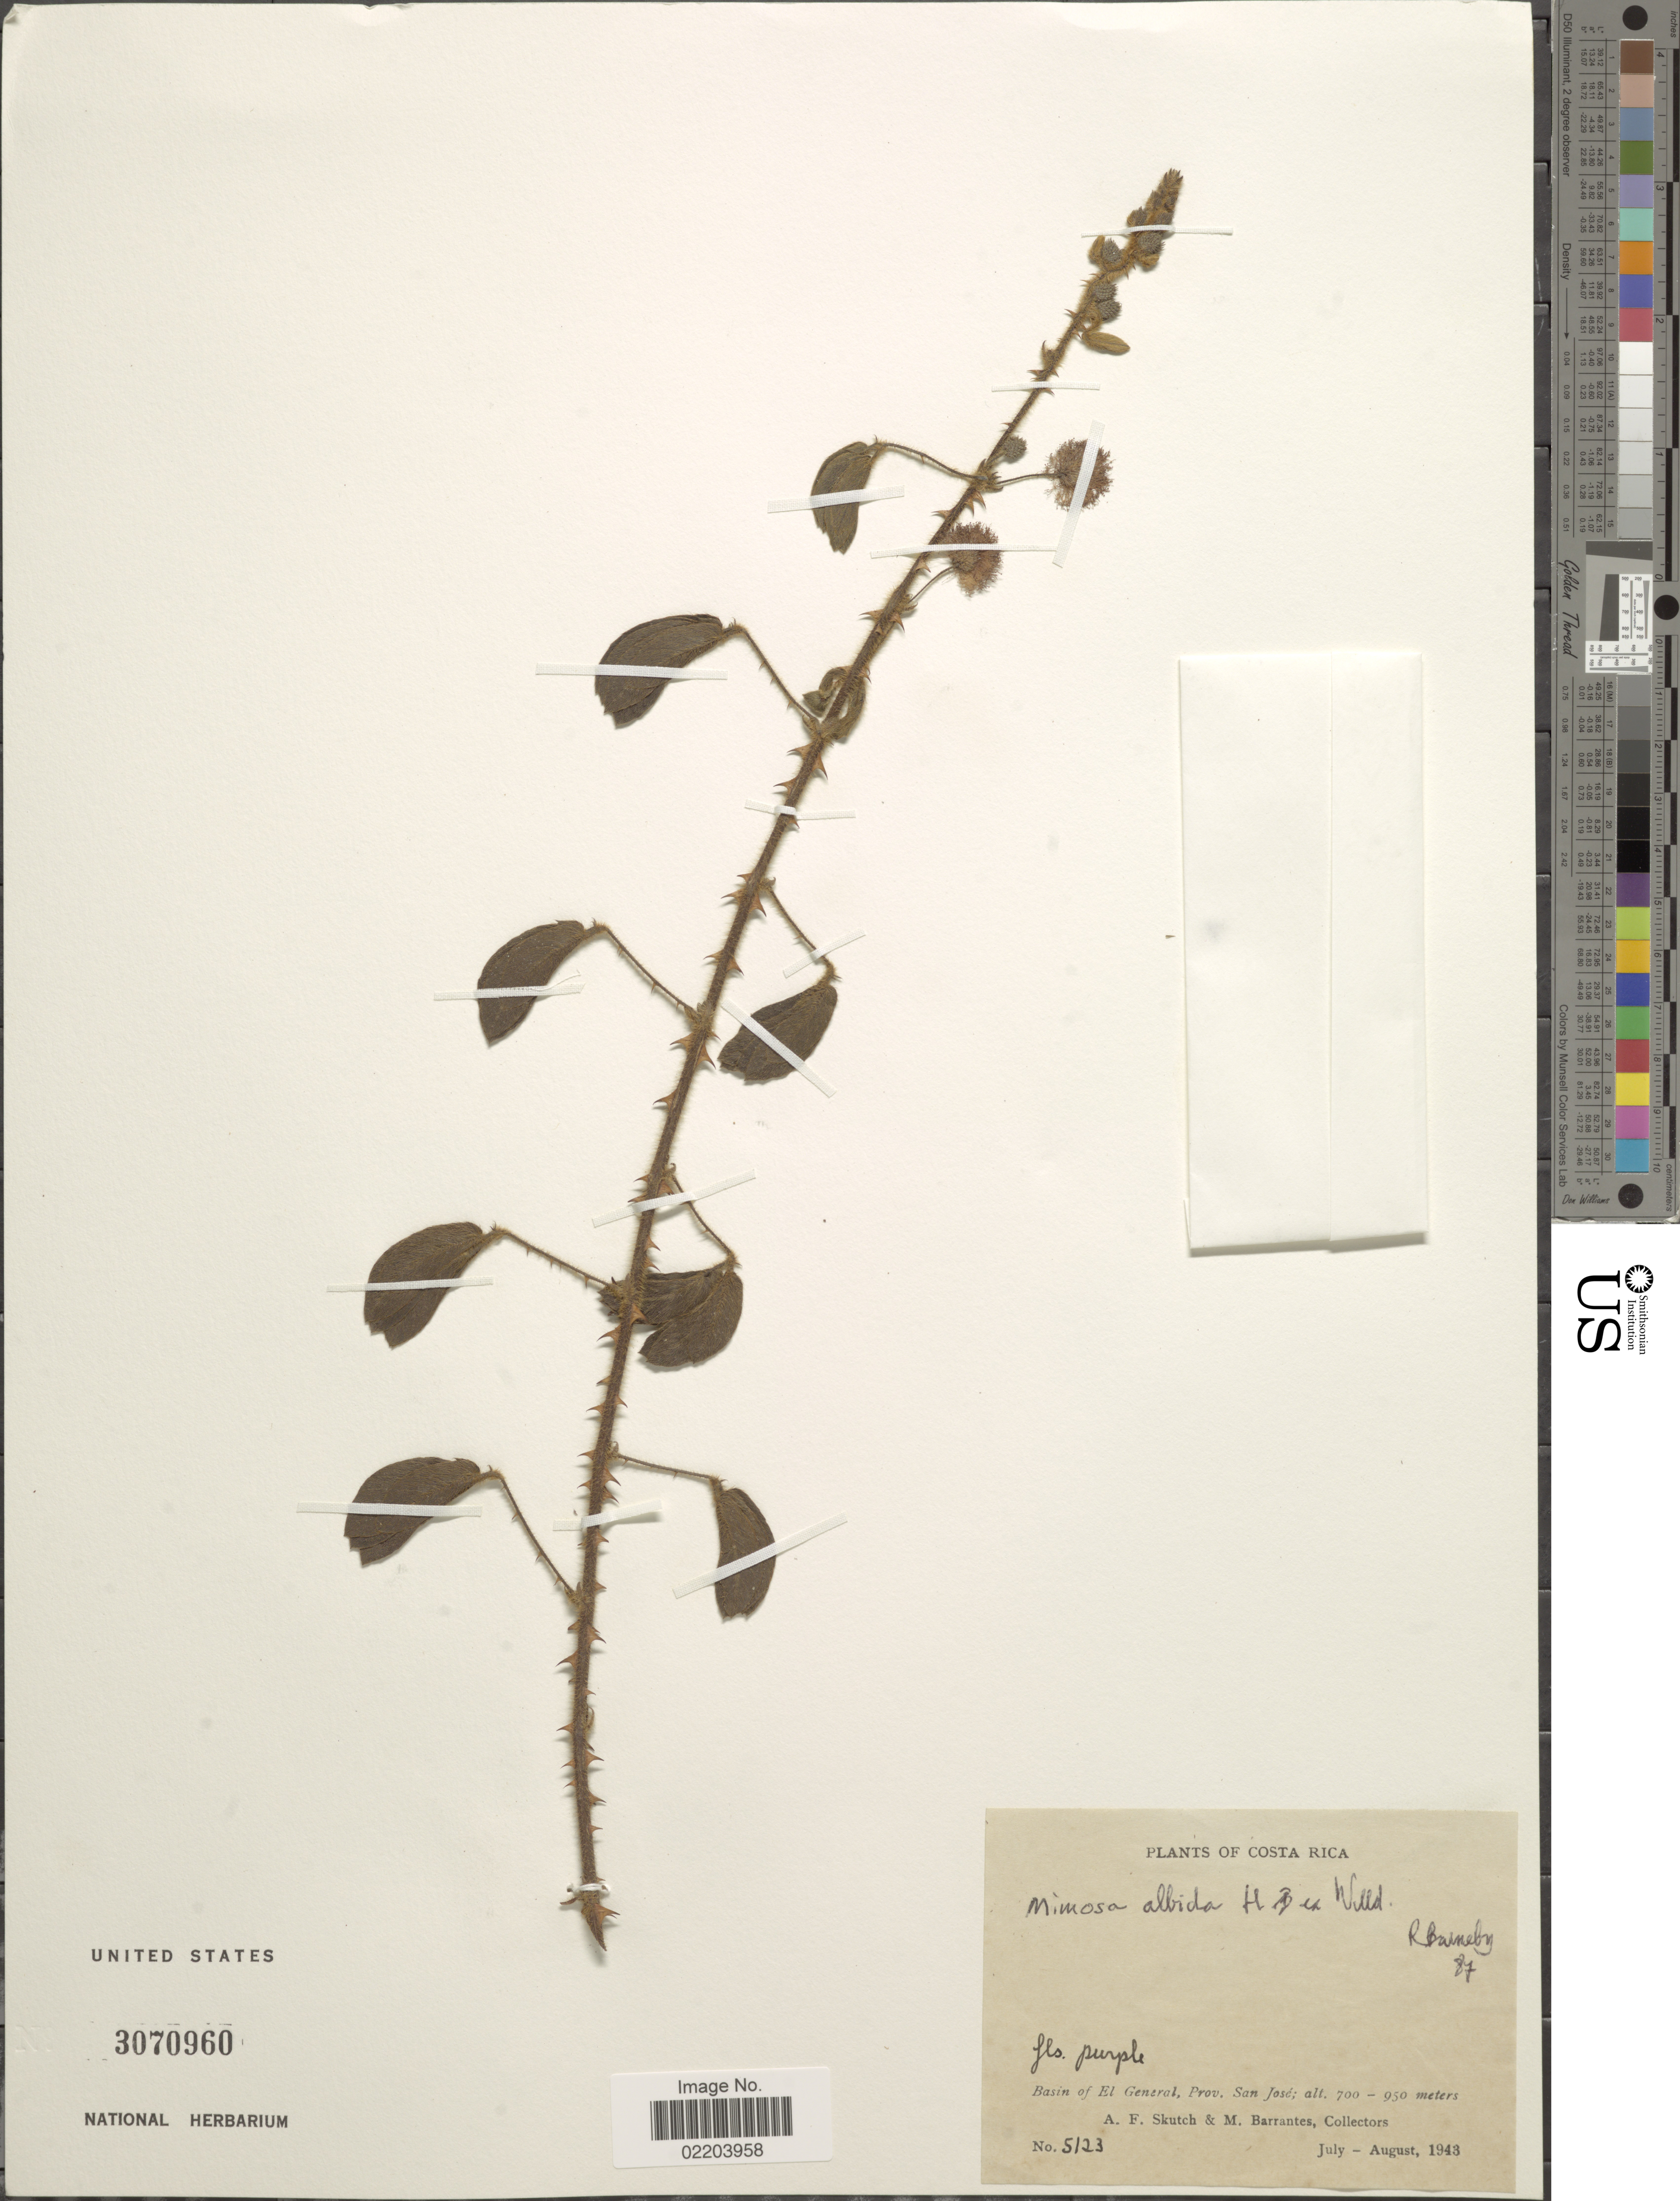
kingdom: Plantae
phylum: Tracheophyta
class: Magnoliopsida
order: Fabales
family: Fabaceae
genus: Mimosa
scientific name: Mimosa albida var. strigosa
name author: (Willd.) B.L. Rob.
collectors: A. F. Skutch & M. Barrantes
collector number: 5123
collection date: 1943-07/1943-08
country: Costa Rica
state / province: San José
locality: Basin of El General, Prov. San José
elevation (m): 700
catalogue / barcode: US 3070960